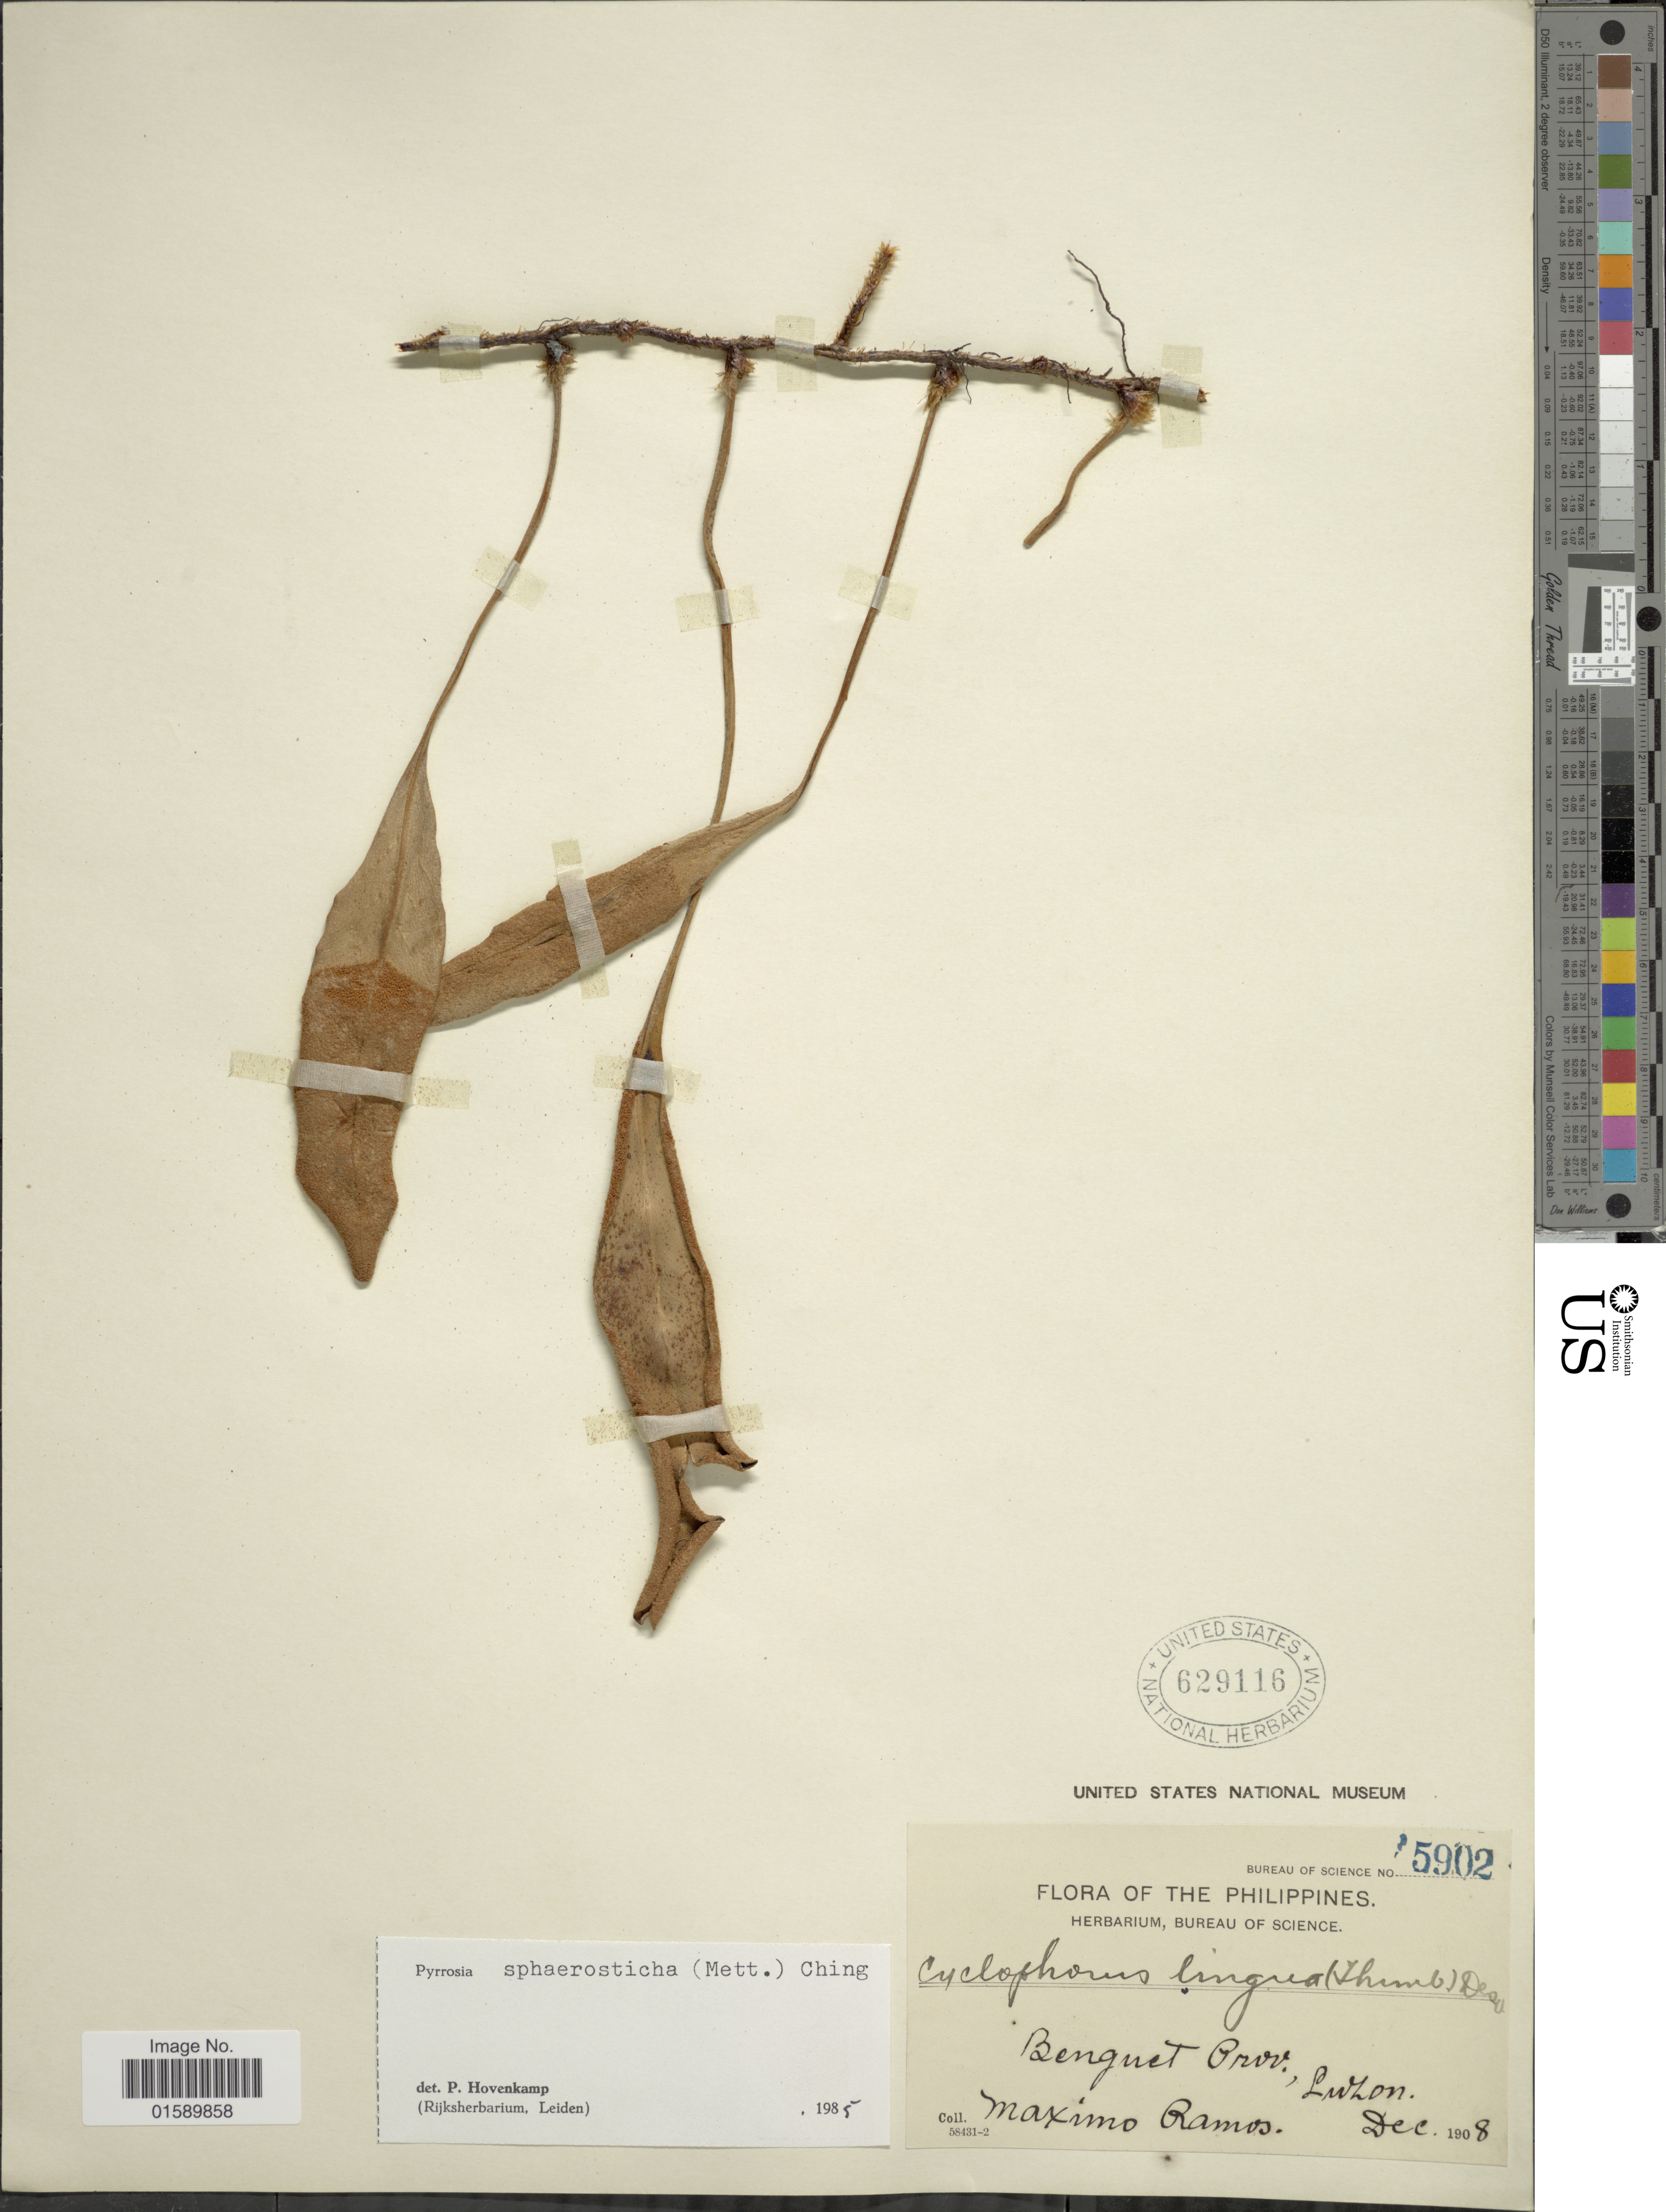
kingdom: Plantae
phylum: Tracheophyta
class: Polypodiopsida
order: Polypodiales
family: Polypodiaceae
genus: Pyrrosia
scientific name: Pyrrosia sphaerosticha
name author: (Mett.) Ching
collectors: M. Ramos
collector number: Bureau of science 5902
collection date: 1908-12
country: Philippines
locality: Benguet Prov., Luzon.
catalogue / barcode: US 629116